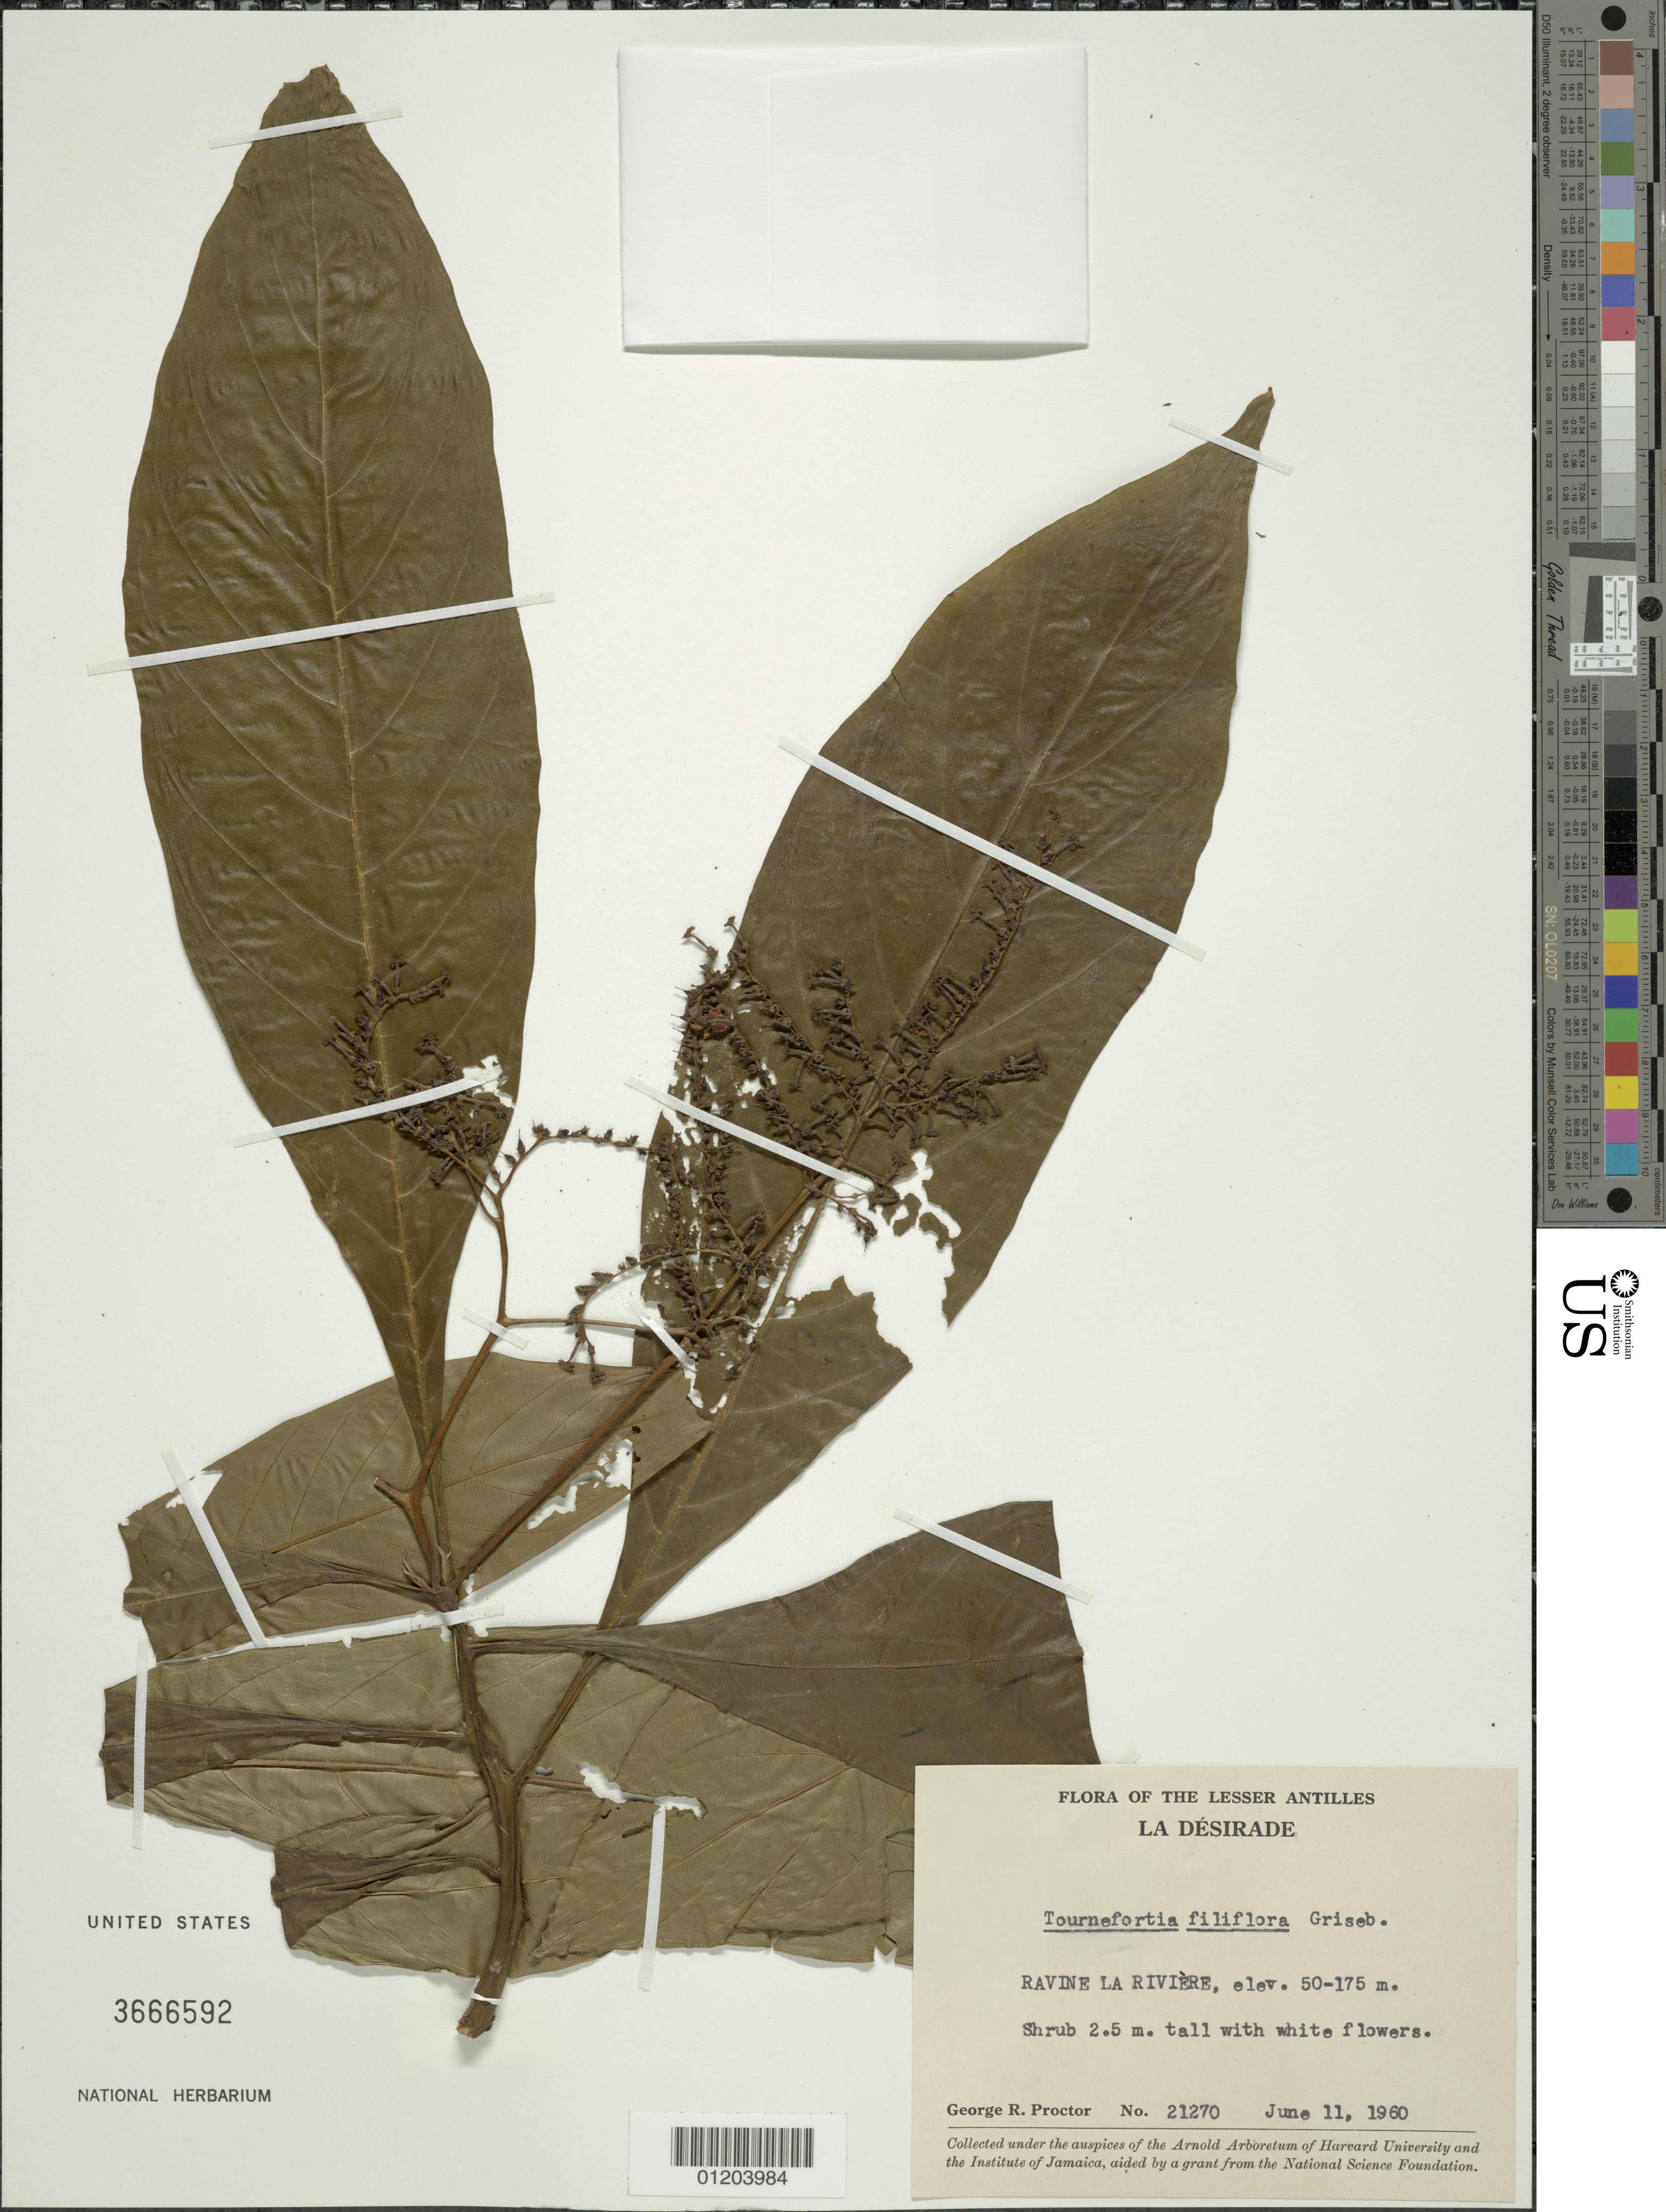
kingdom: Plantae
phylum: Tracheophyta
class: Magnoliopsida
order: Boraginales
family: Heliotropiaceae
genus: Tournefortia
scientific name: Tournefortia filiflora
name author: Griseb.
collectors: G. R. Proctor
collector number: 21270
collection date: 1960-06-11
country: Guadeloupe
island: La Désirade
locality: Ravine La Rivière.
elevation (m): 15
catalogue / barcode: US 3666592